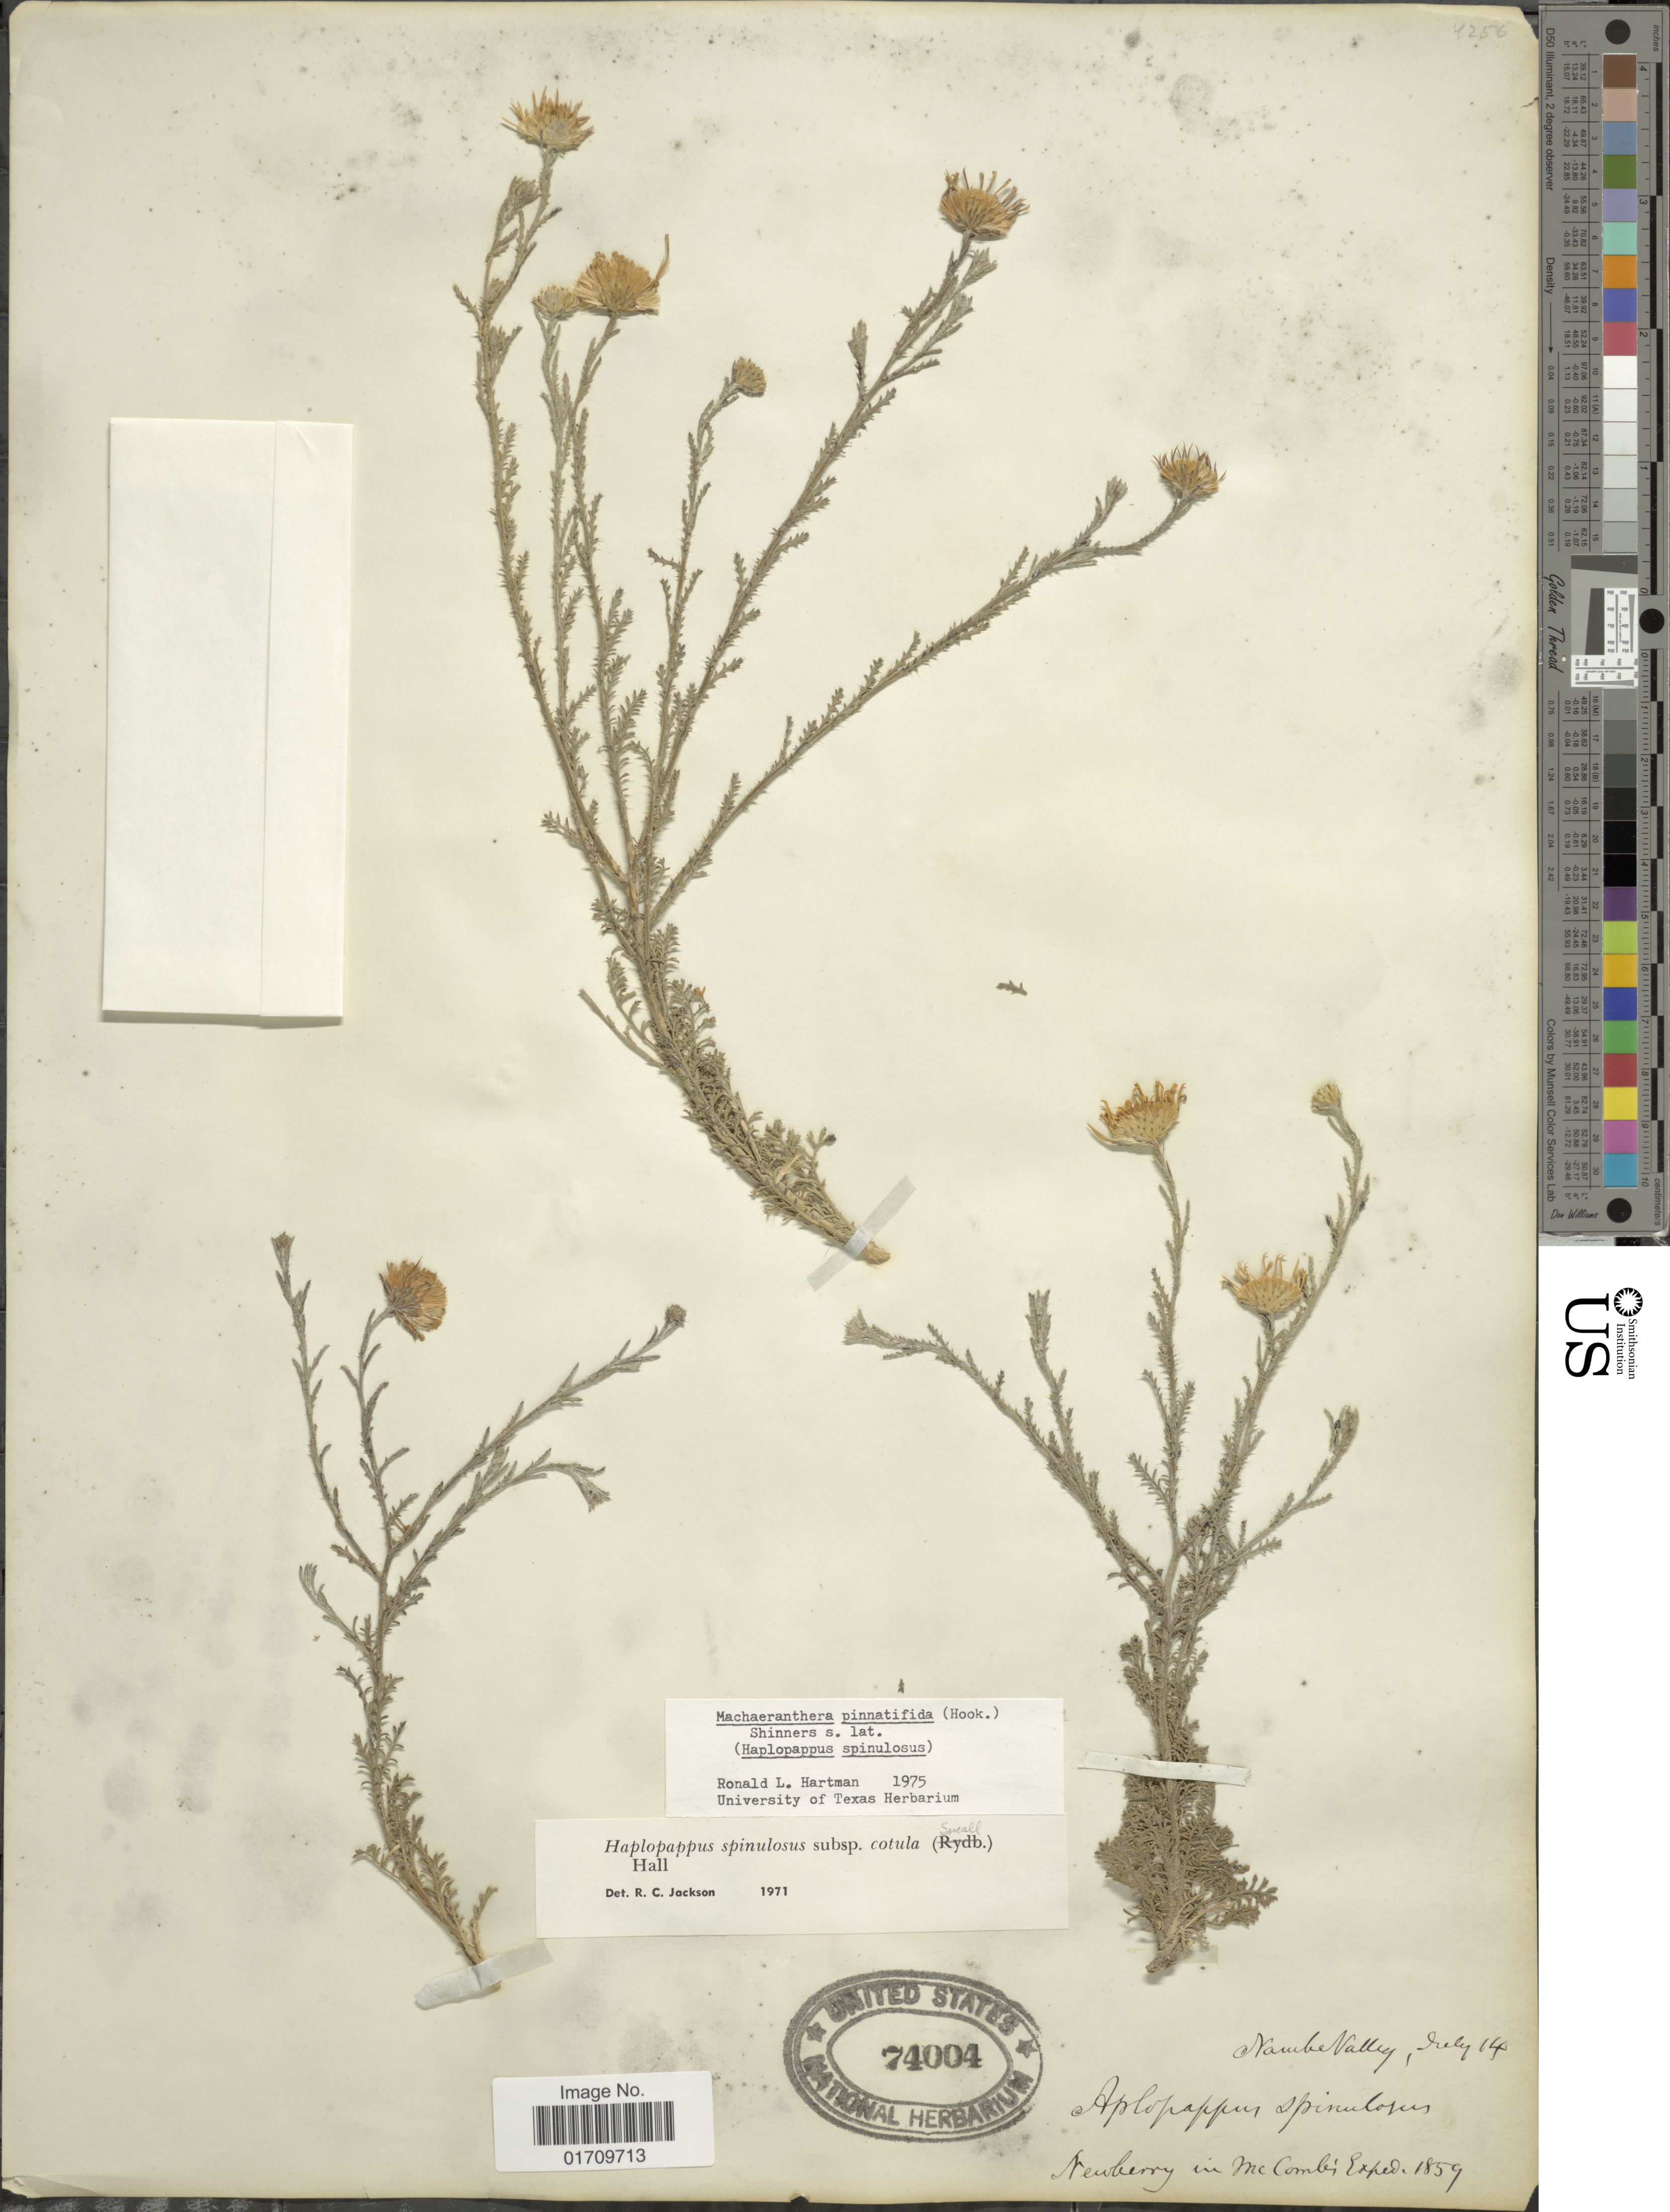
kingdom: Plantae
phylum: Tracheophyta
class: Magnoliopsida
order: Asterales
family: Asteraceae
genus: Machaeranthera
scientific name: Machaeranthera pinnatifida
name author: (Hook.) Shinners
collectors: J. S. Newberry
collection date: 1859-07-14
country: United States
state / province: New Mexico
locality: Nambe Valley, Newberry in McComb's Exped.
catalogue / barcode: US 74004